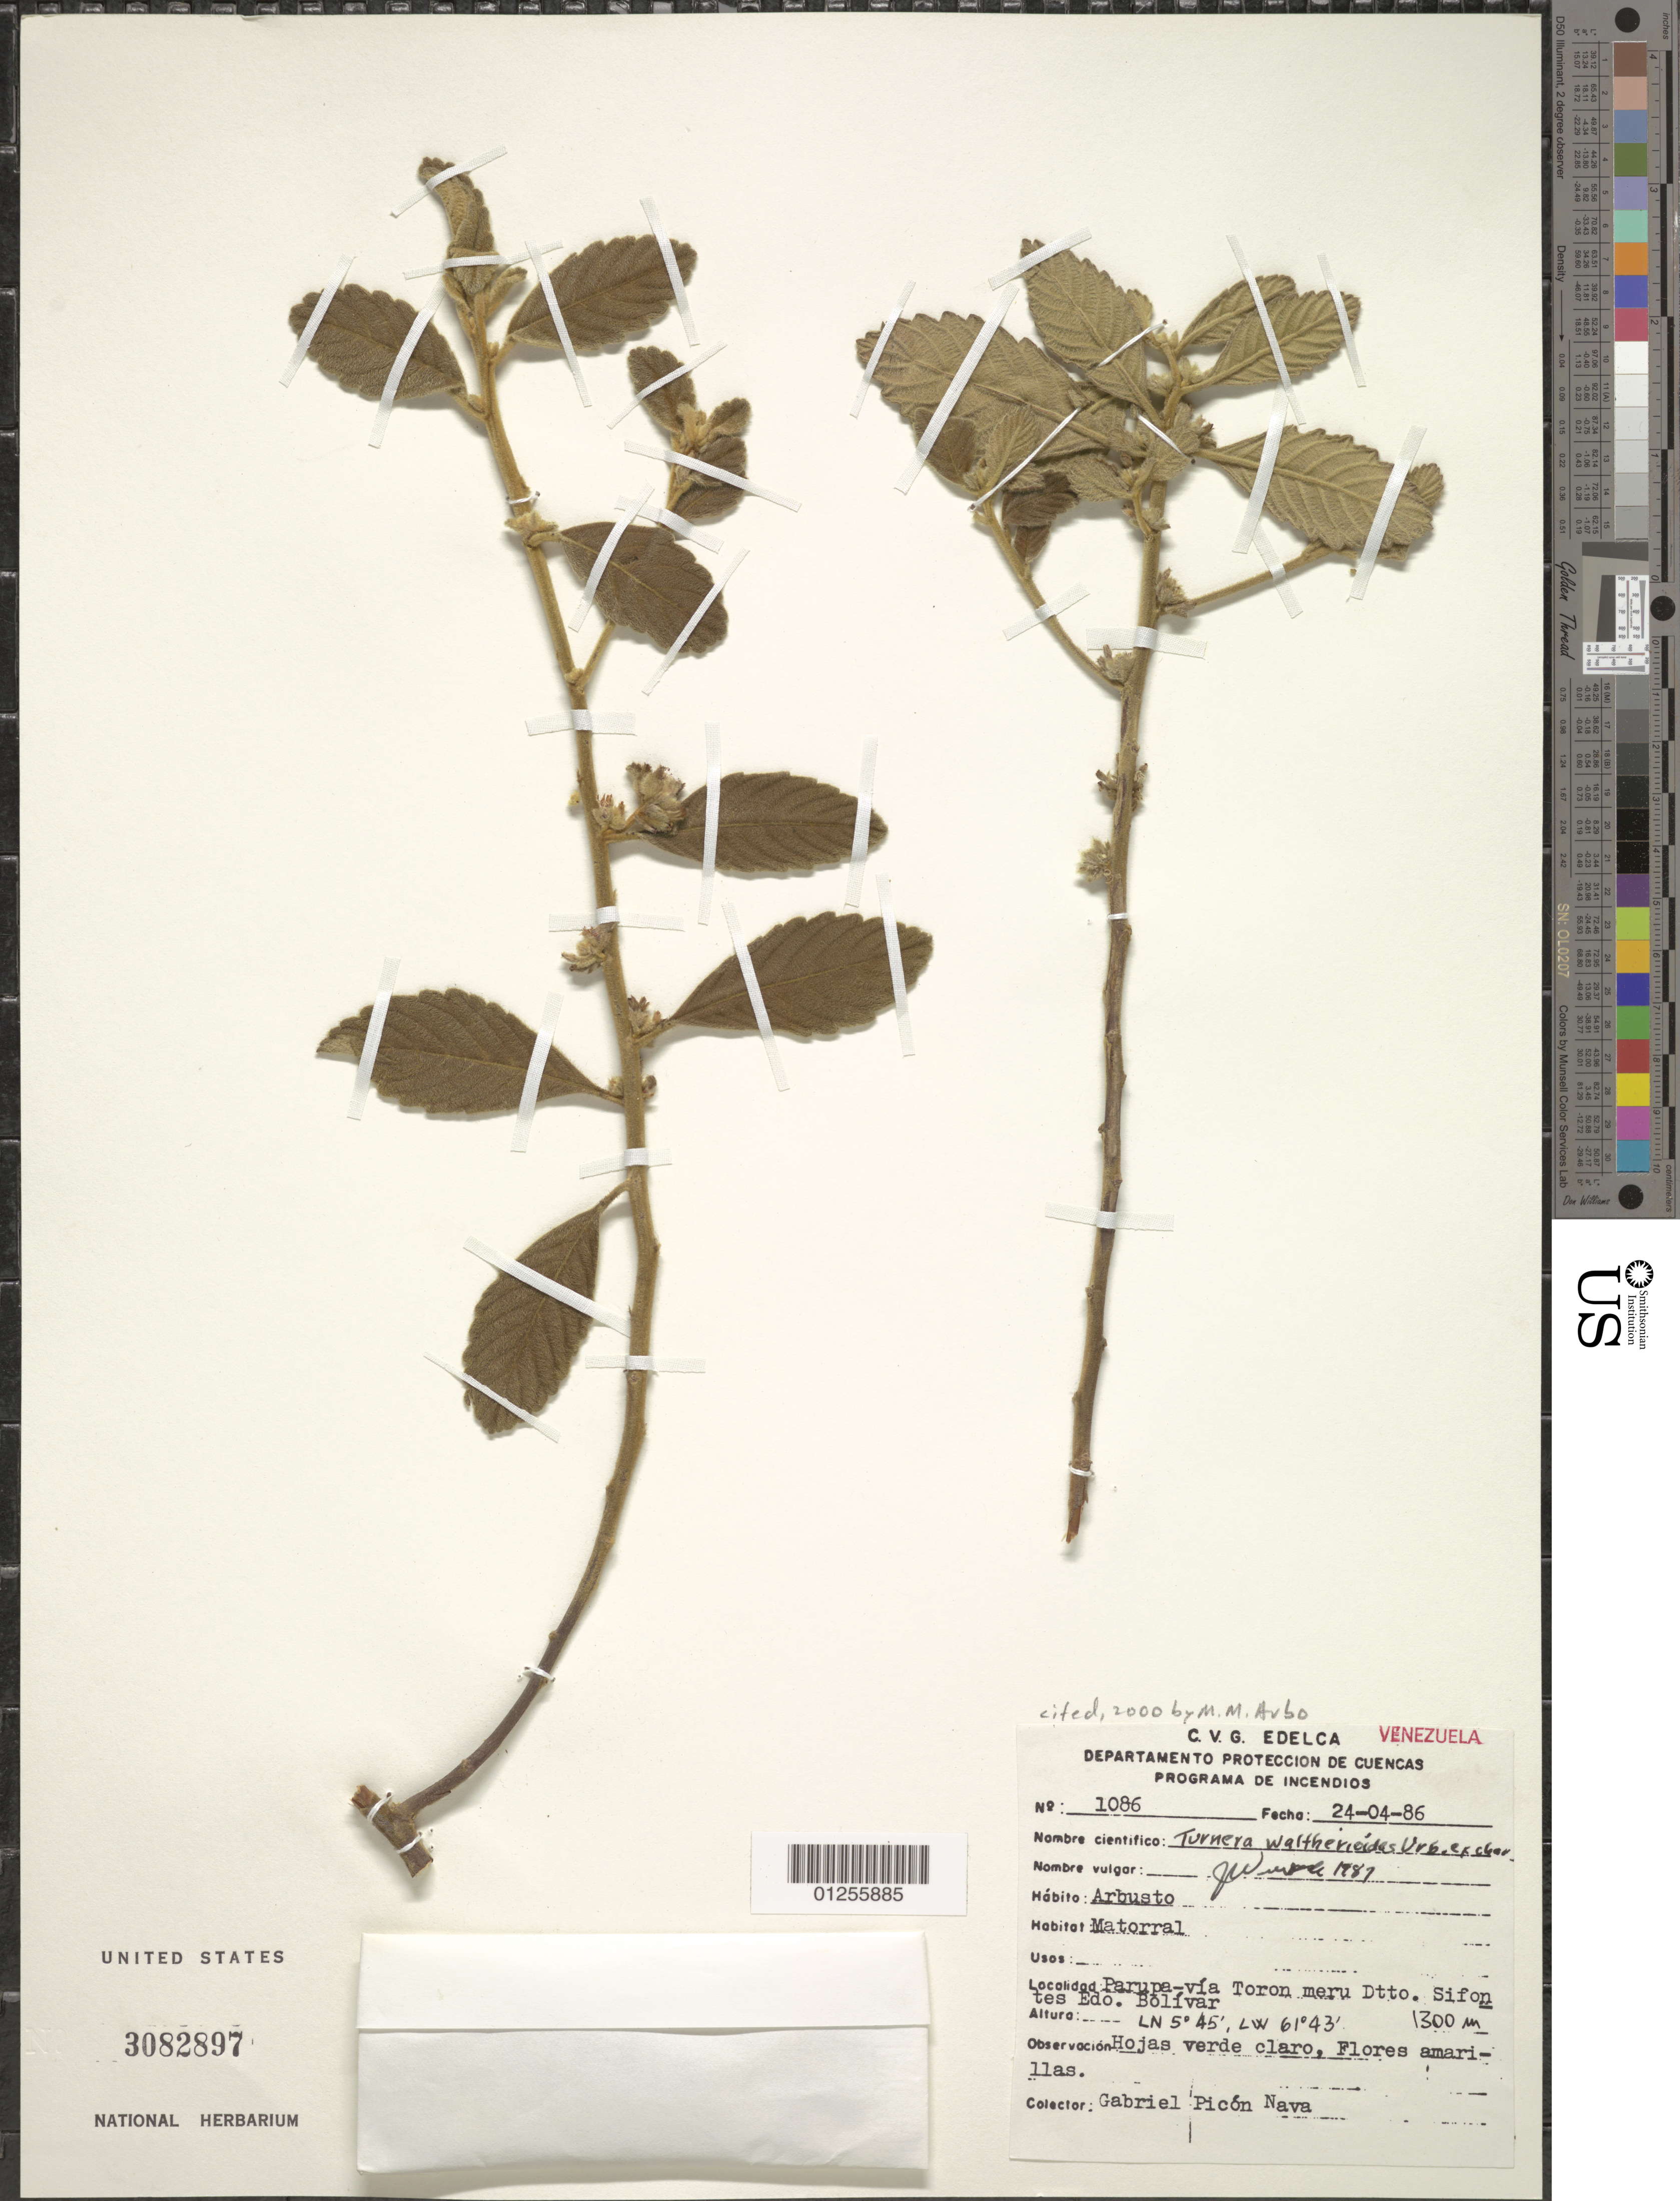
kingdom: Plantae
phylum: Tracheophyta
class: Magnoliopsida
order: Malpighiales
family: Turneraceae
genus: Oxossia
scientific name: Oxossia waltherioides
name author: (Urb.) L. Rocha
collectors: G. Nava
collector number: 1086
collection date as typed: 21-Apr-86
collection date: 1986-04-21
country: Venezuela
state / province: Bolívar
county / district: Sifontes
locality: San Isidro, Kavanayen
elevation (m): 1200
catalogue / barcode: US 3082897